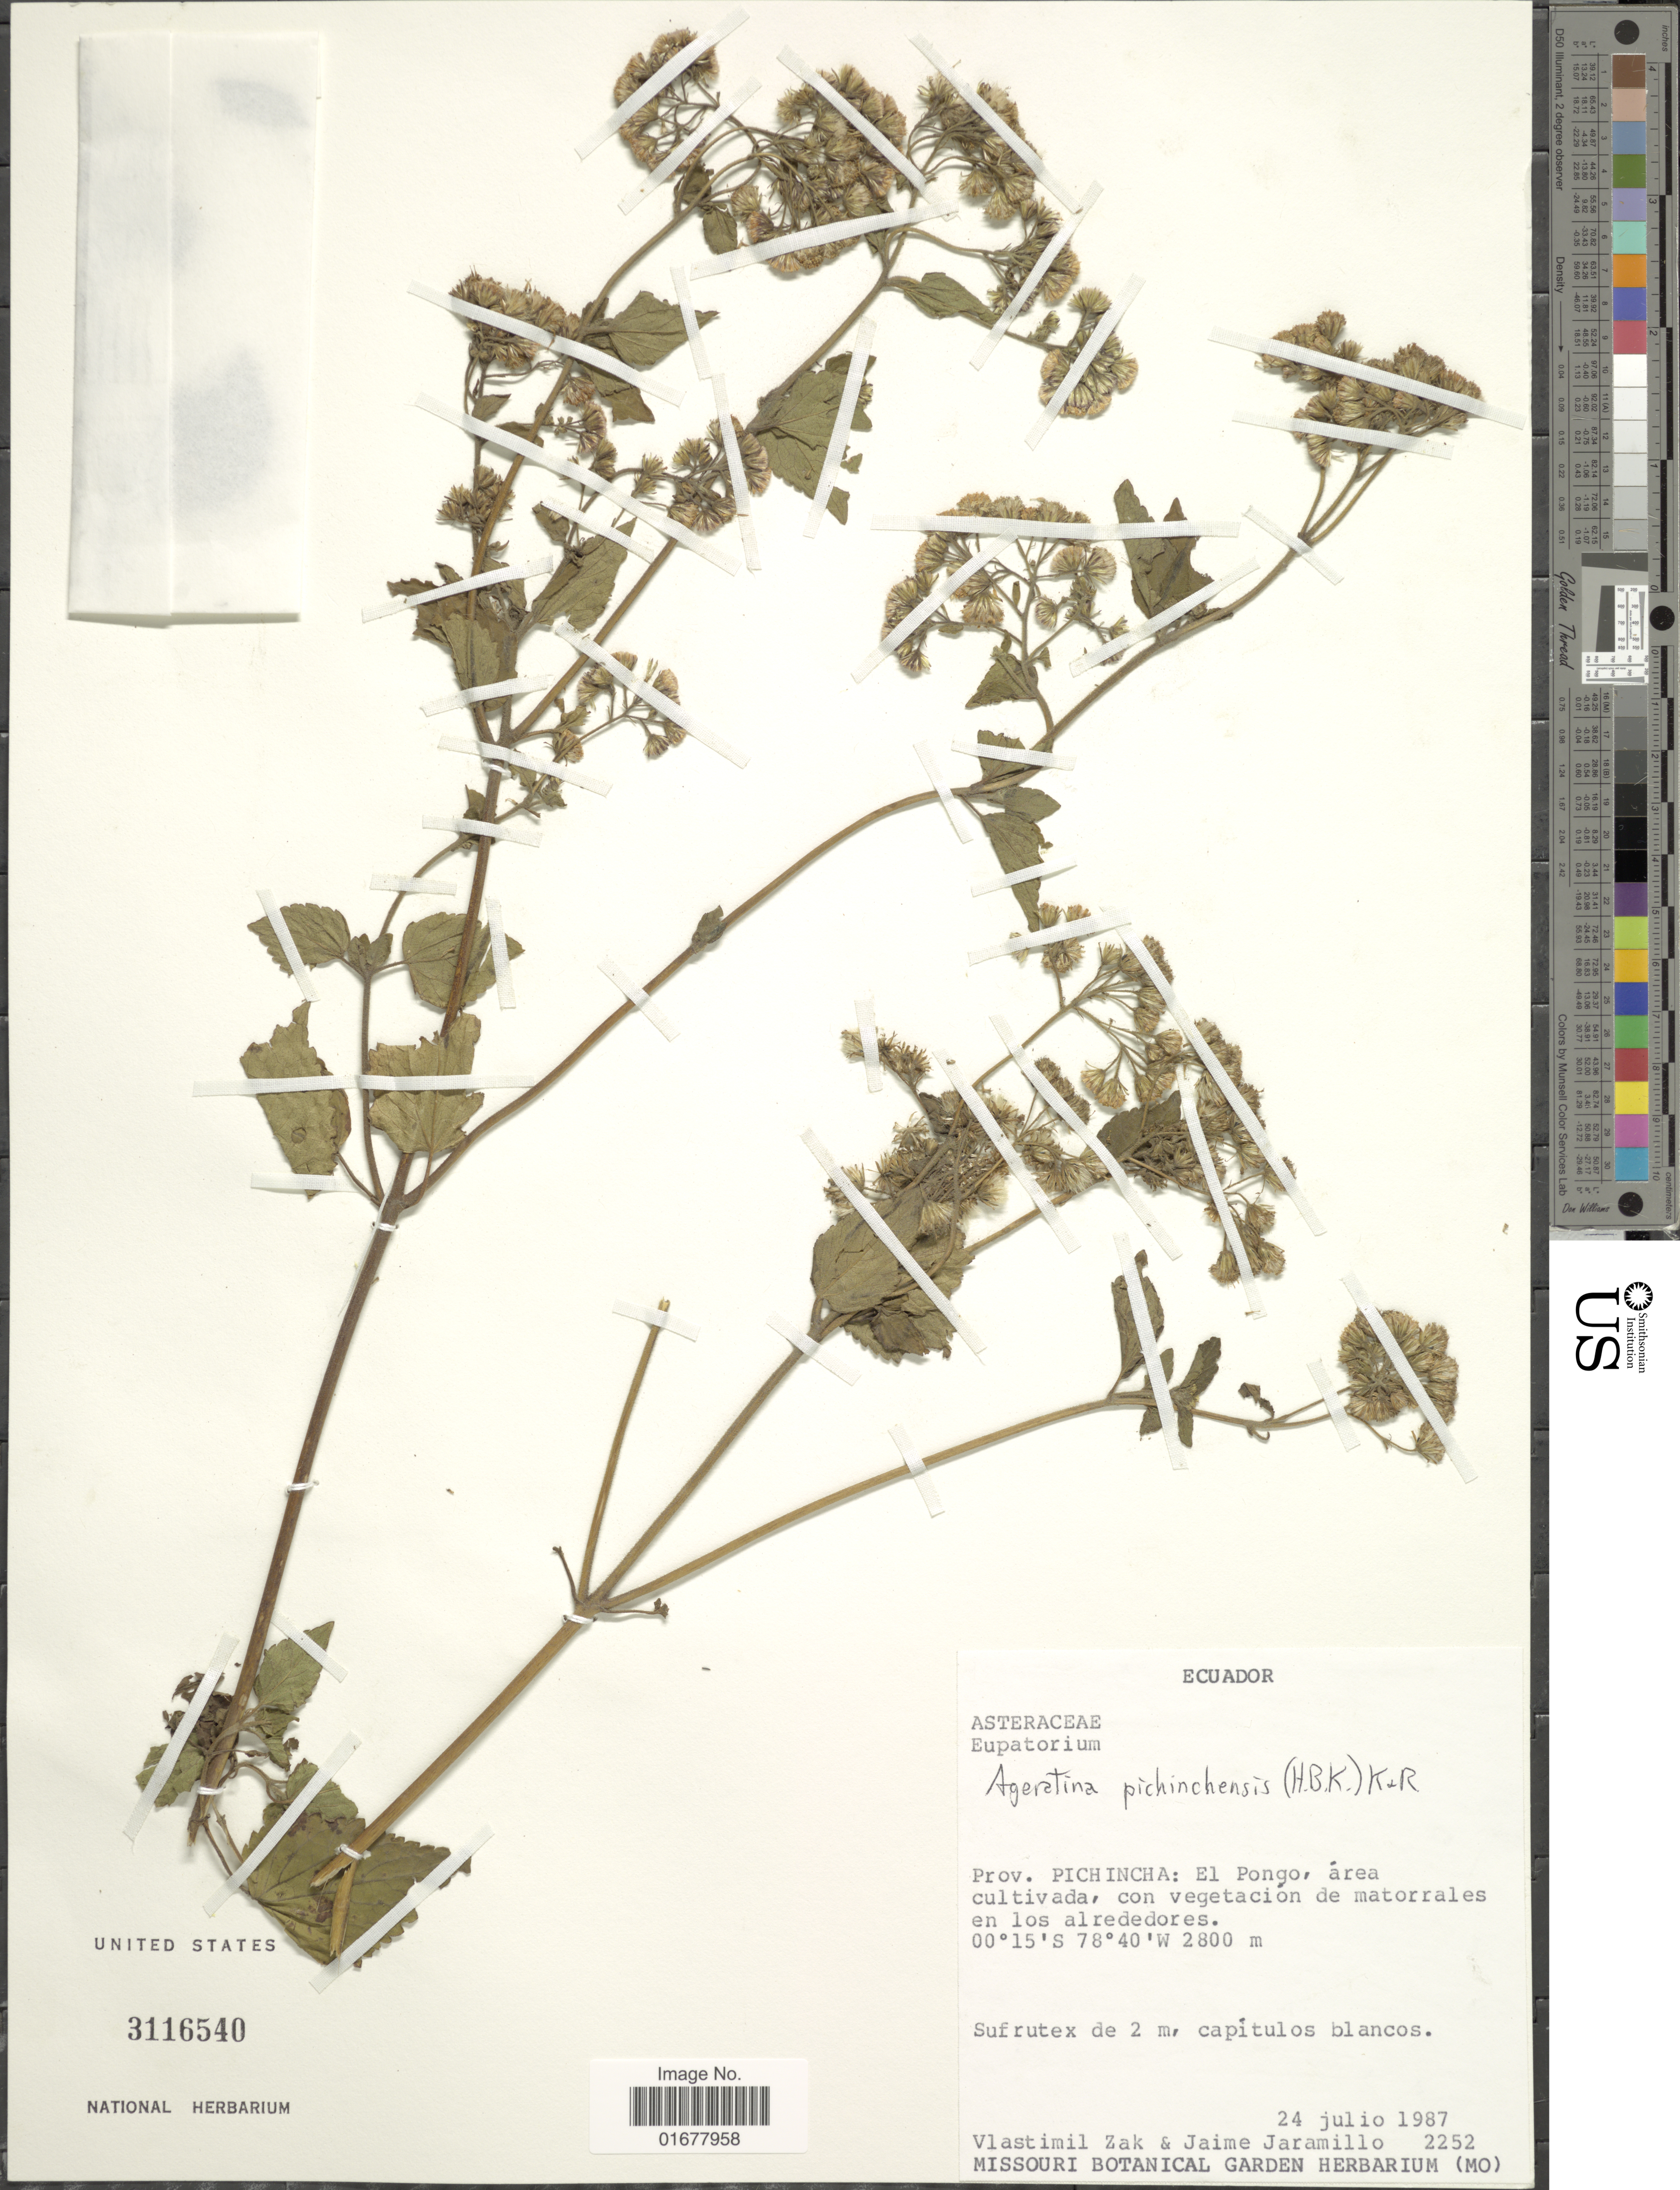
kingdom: Plantae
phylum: Tracheophyta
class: Magnoliopsida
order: Asterales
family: Asteraceae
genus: Ageratina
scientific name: Ageratina pichinchensis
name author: (Kunth) R.M. King & H. Rob.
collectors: V. Zak & J. Jaramillo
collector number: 2252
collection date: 1987-07-24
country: Ecuador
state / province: Pichincha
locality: Prov. Pichincha: El Pongo, area cultivada, con vegetation de matorrkes en los alrededores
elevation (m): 2800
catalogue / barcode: US 3116540